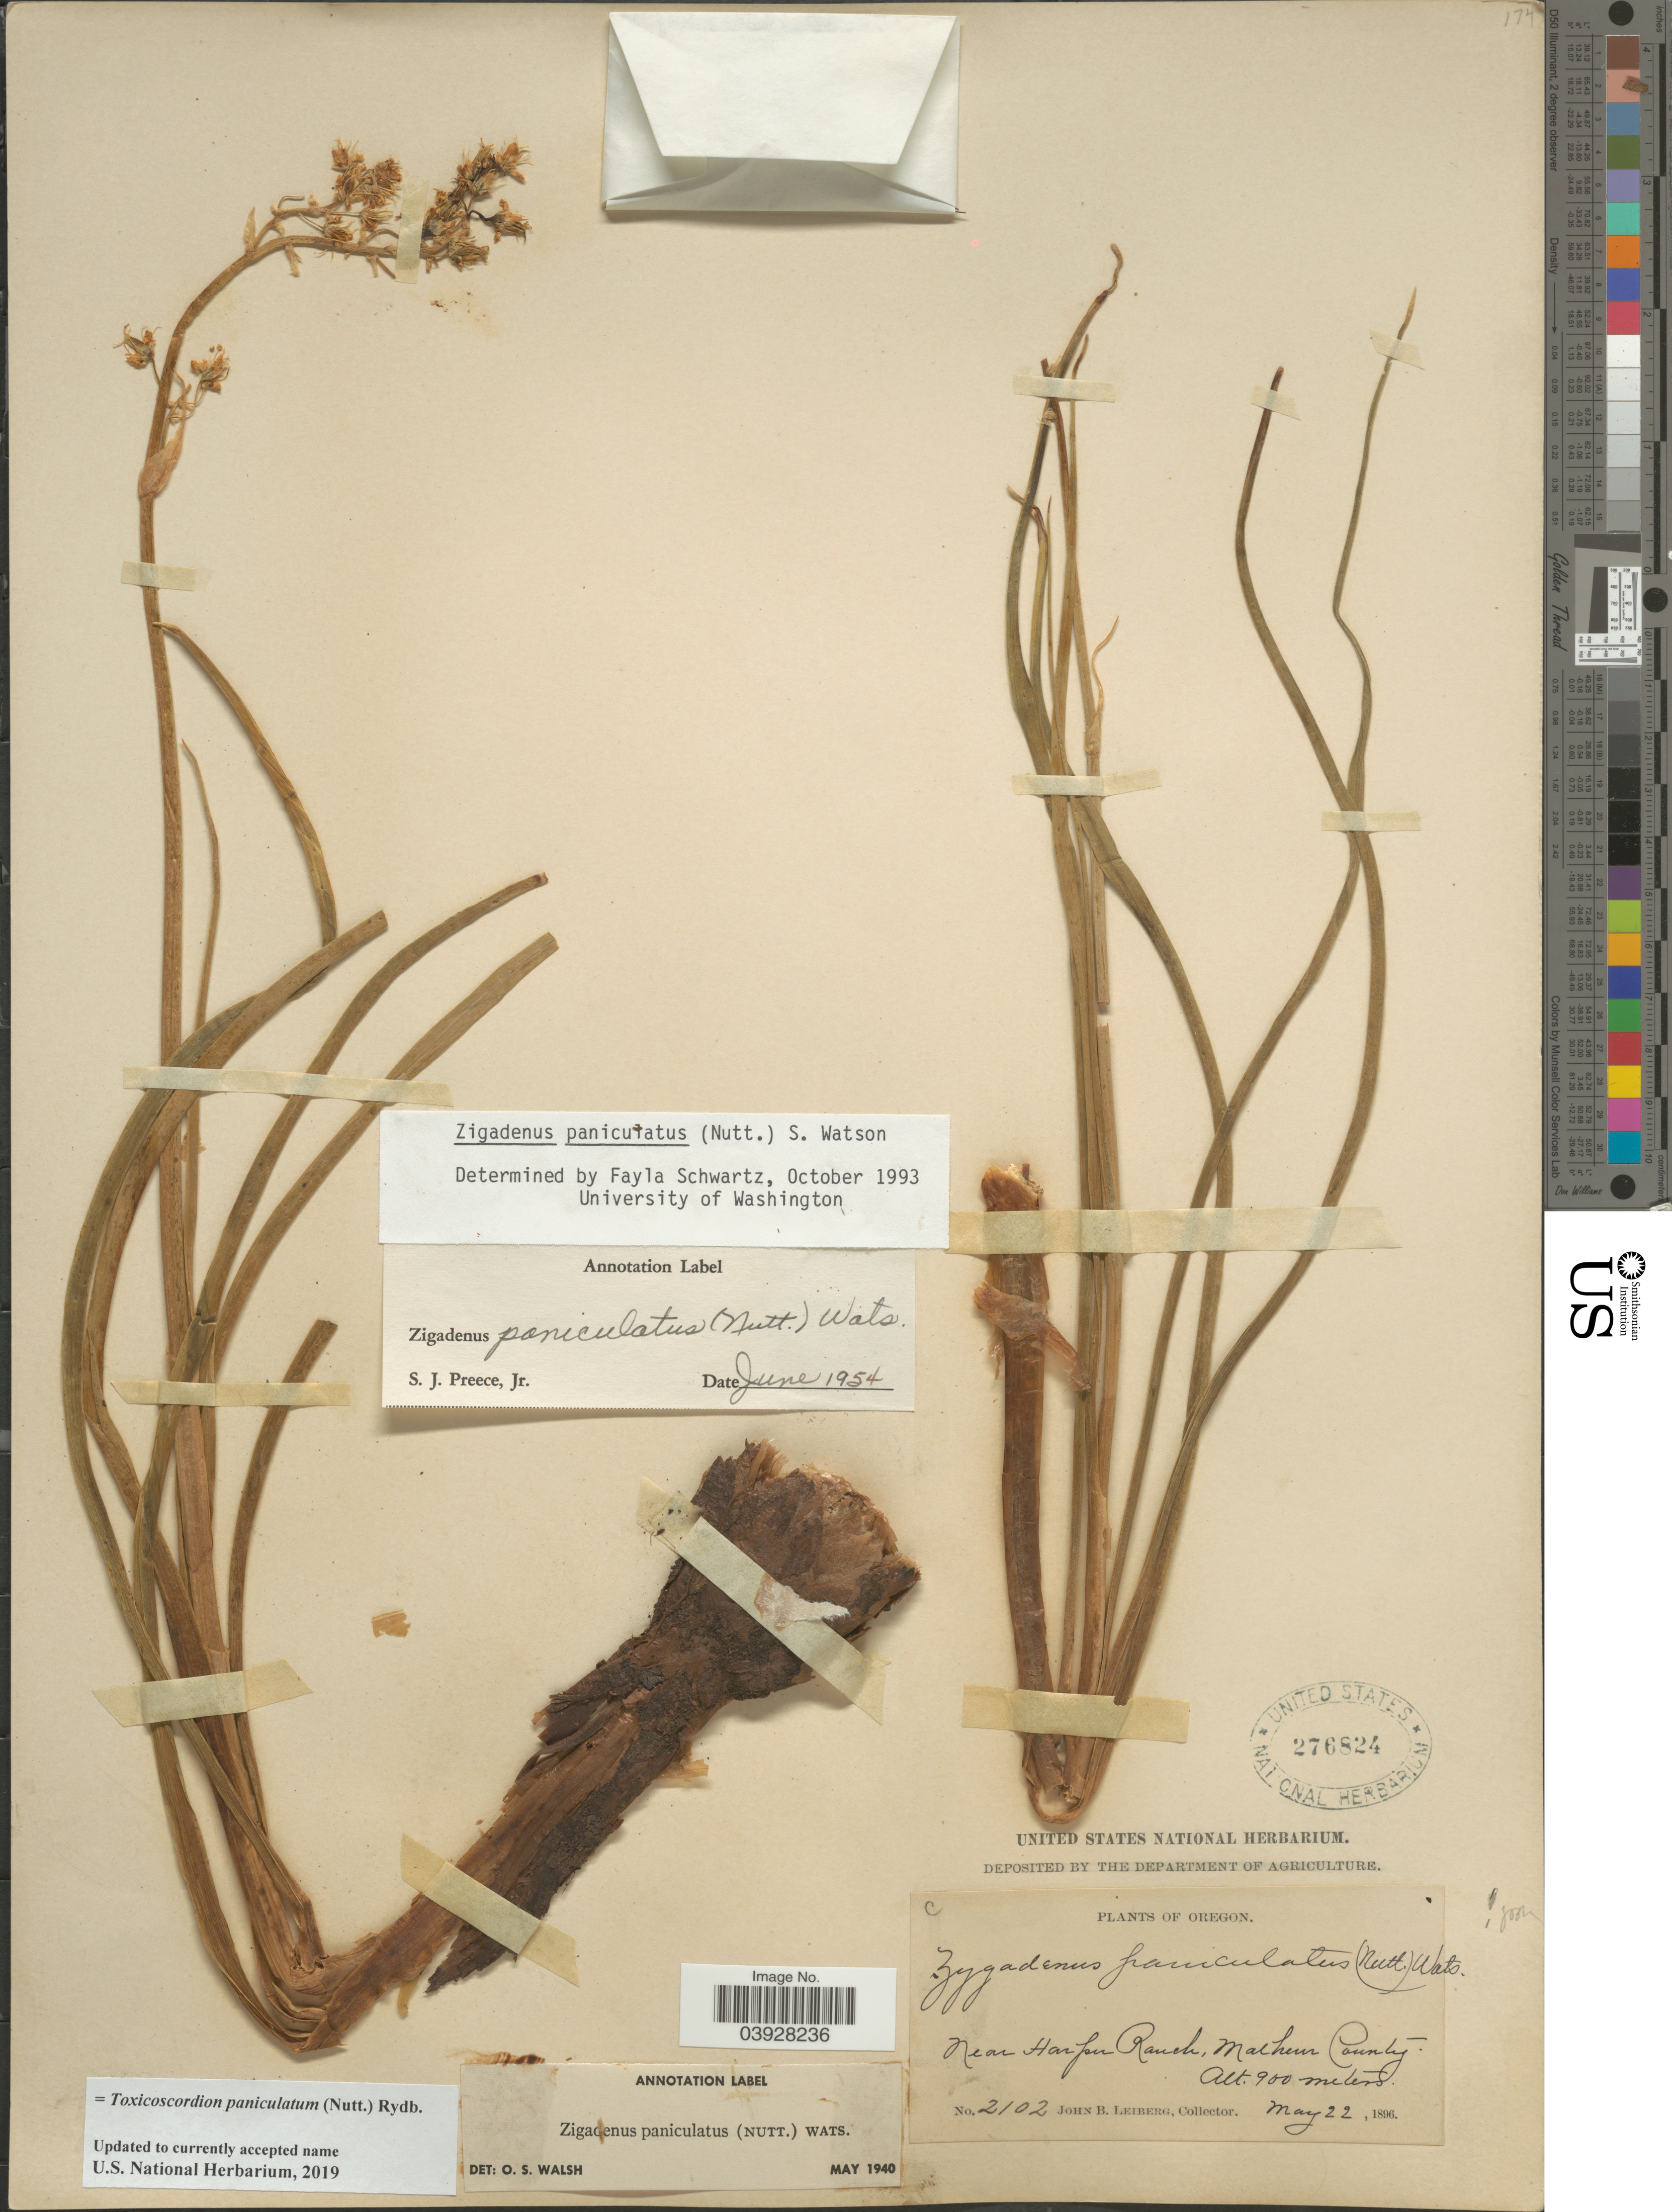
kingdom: Plantae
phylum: Tracheophyta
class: Liliopsida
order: Liliales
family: Melanthiaceae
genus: Toxicoscordion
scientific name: Toxicoscordion paniculatum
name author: (Nutt.) Rydb.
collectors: J. B. Leiberg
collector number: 2102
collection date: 1896-05-22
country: United States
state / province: Oregon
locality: Near Harper Ranch, Malheur County.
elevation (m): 900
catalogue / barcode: US 276824